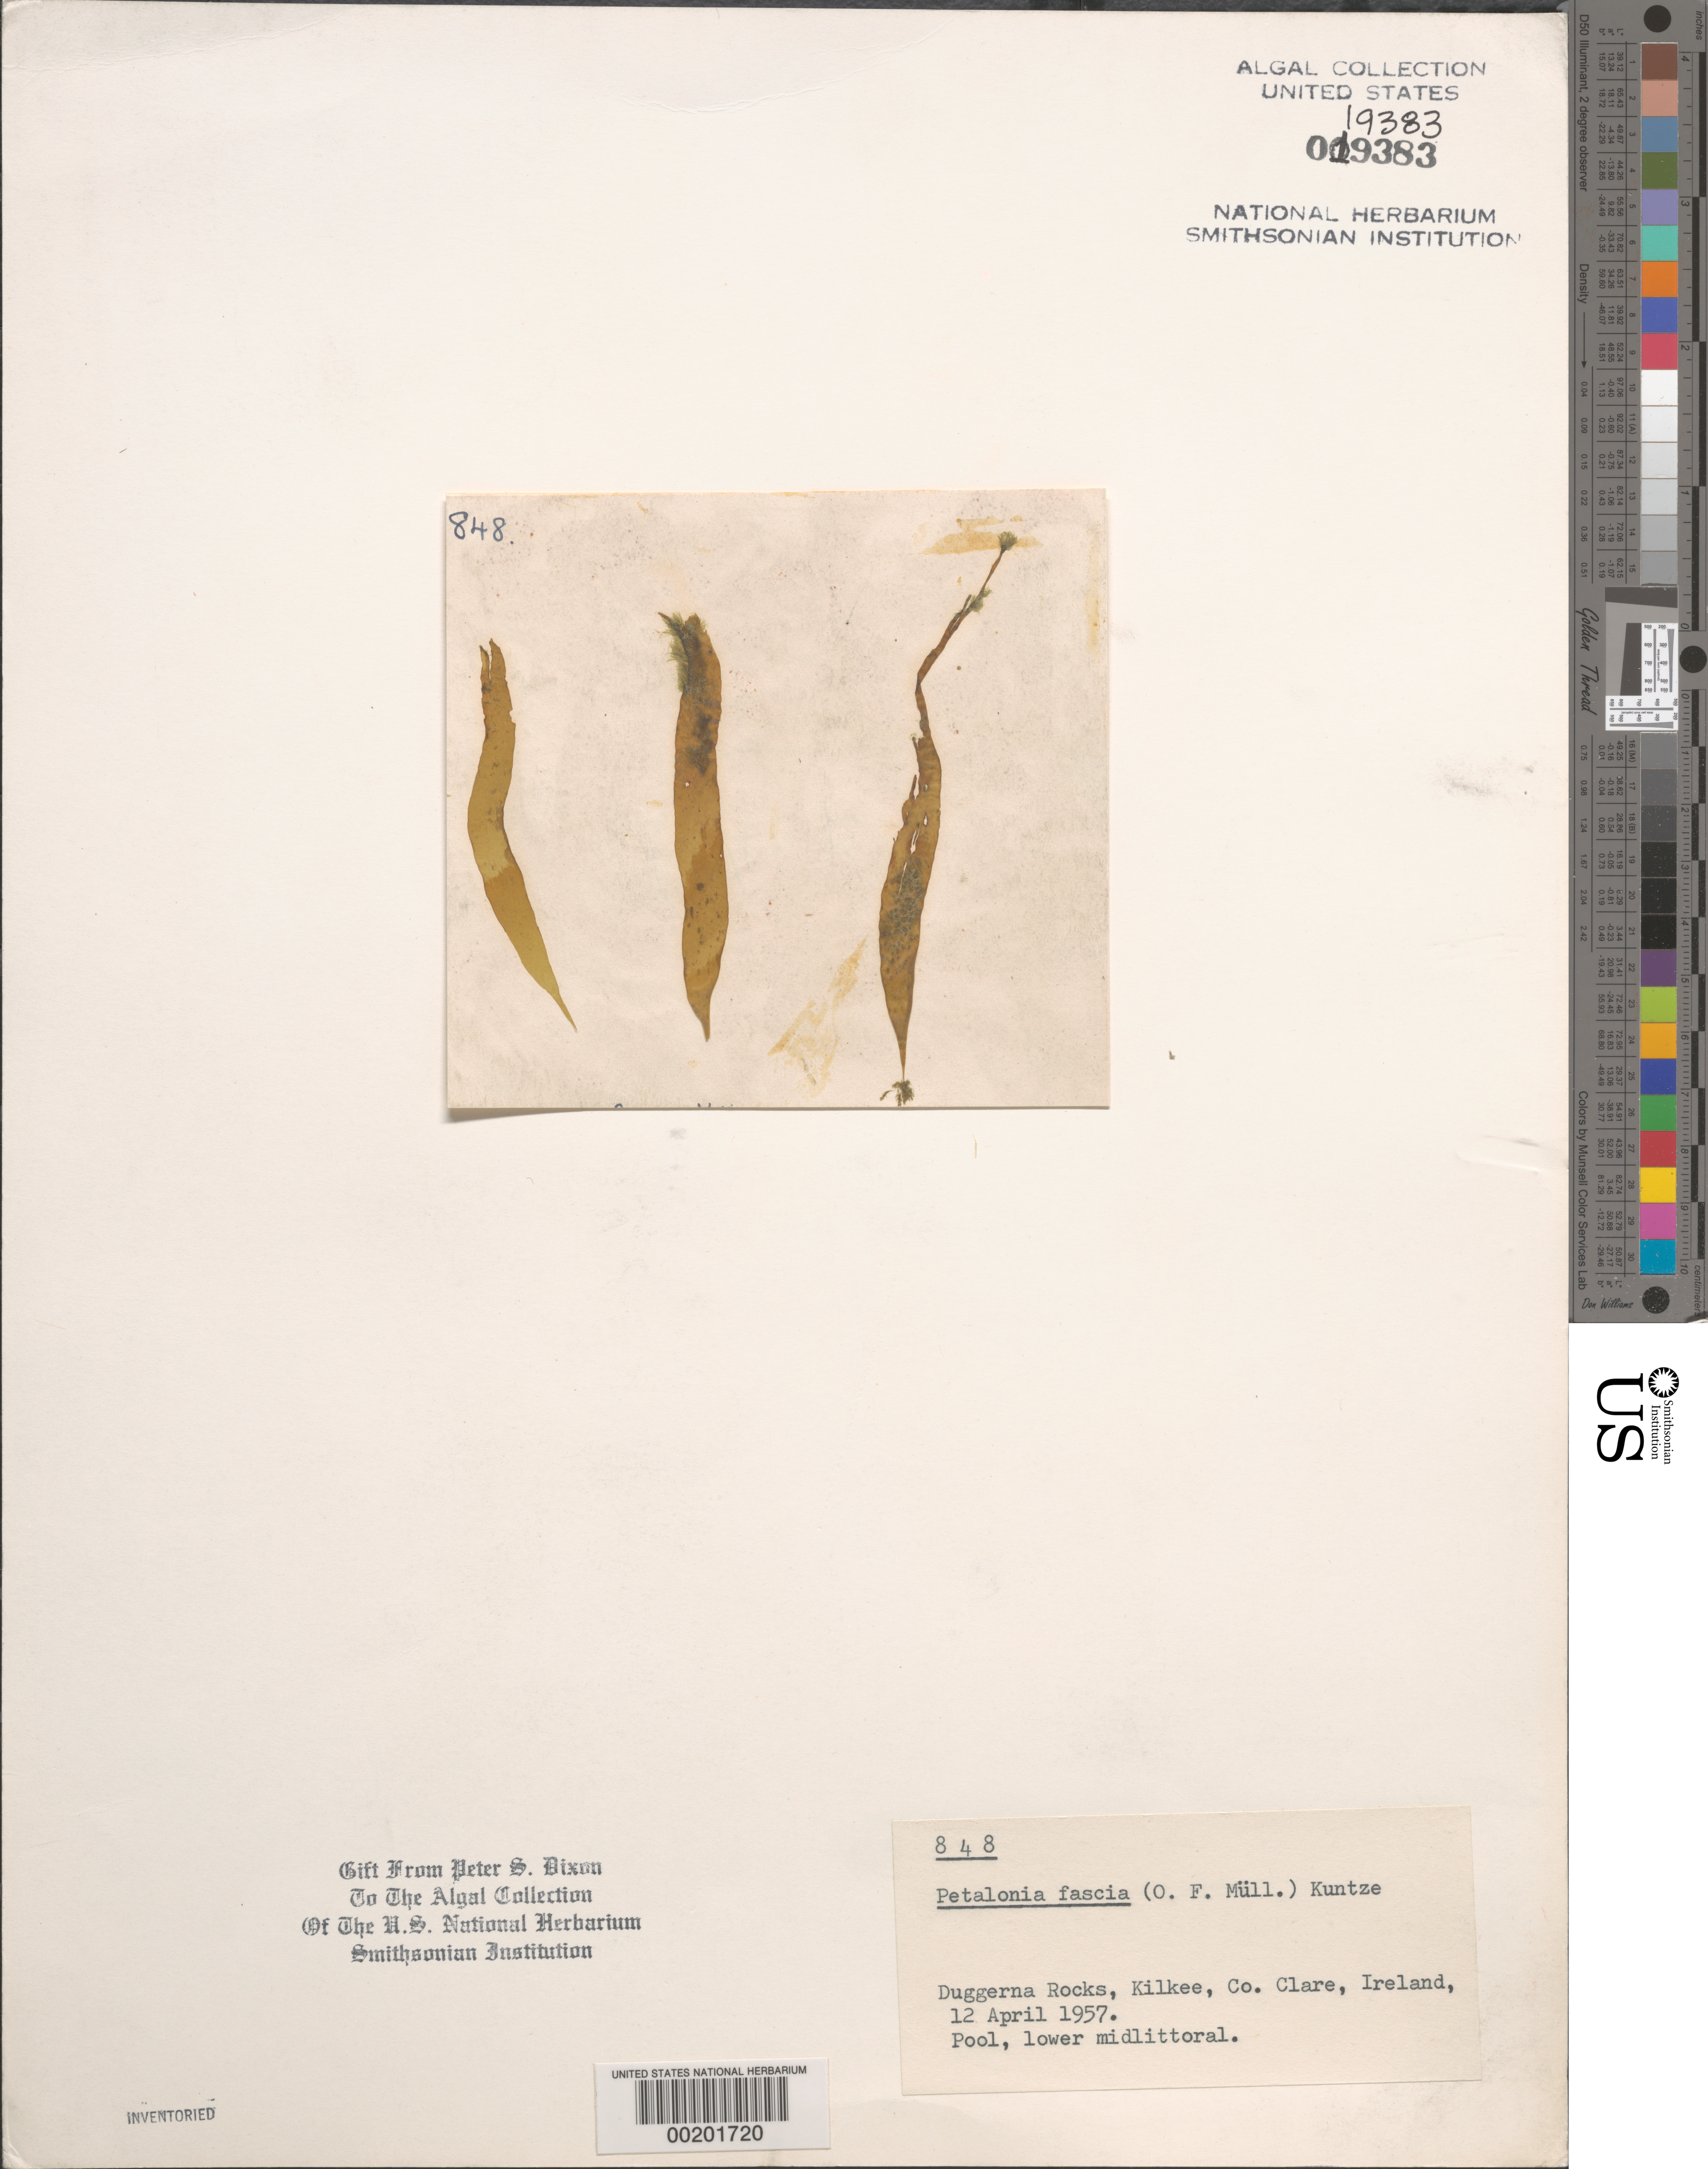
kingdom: Chromista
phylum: Ochrophyta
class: Phaeophyceae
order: Scytosiphonales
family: Scytosiphonaceae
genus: Petalonia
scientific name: Petalonia fascia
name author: (O.F. Müller) Kuntze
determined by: Dixon, P. S.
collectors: P. S. Dixon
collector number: PSD 848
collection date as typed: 12 Apr 1957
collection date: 1957-04-12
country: Ireland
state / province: Munster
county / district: Clare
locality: Kilkee, Duggerna Rocks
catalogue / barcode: US 19383